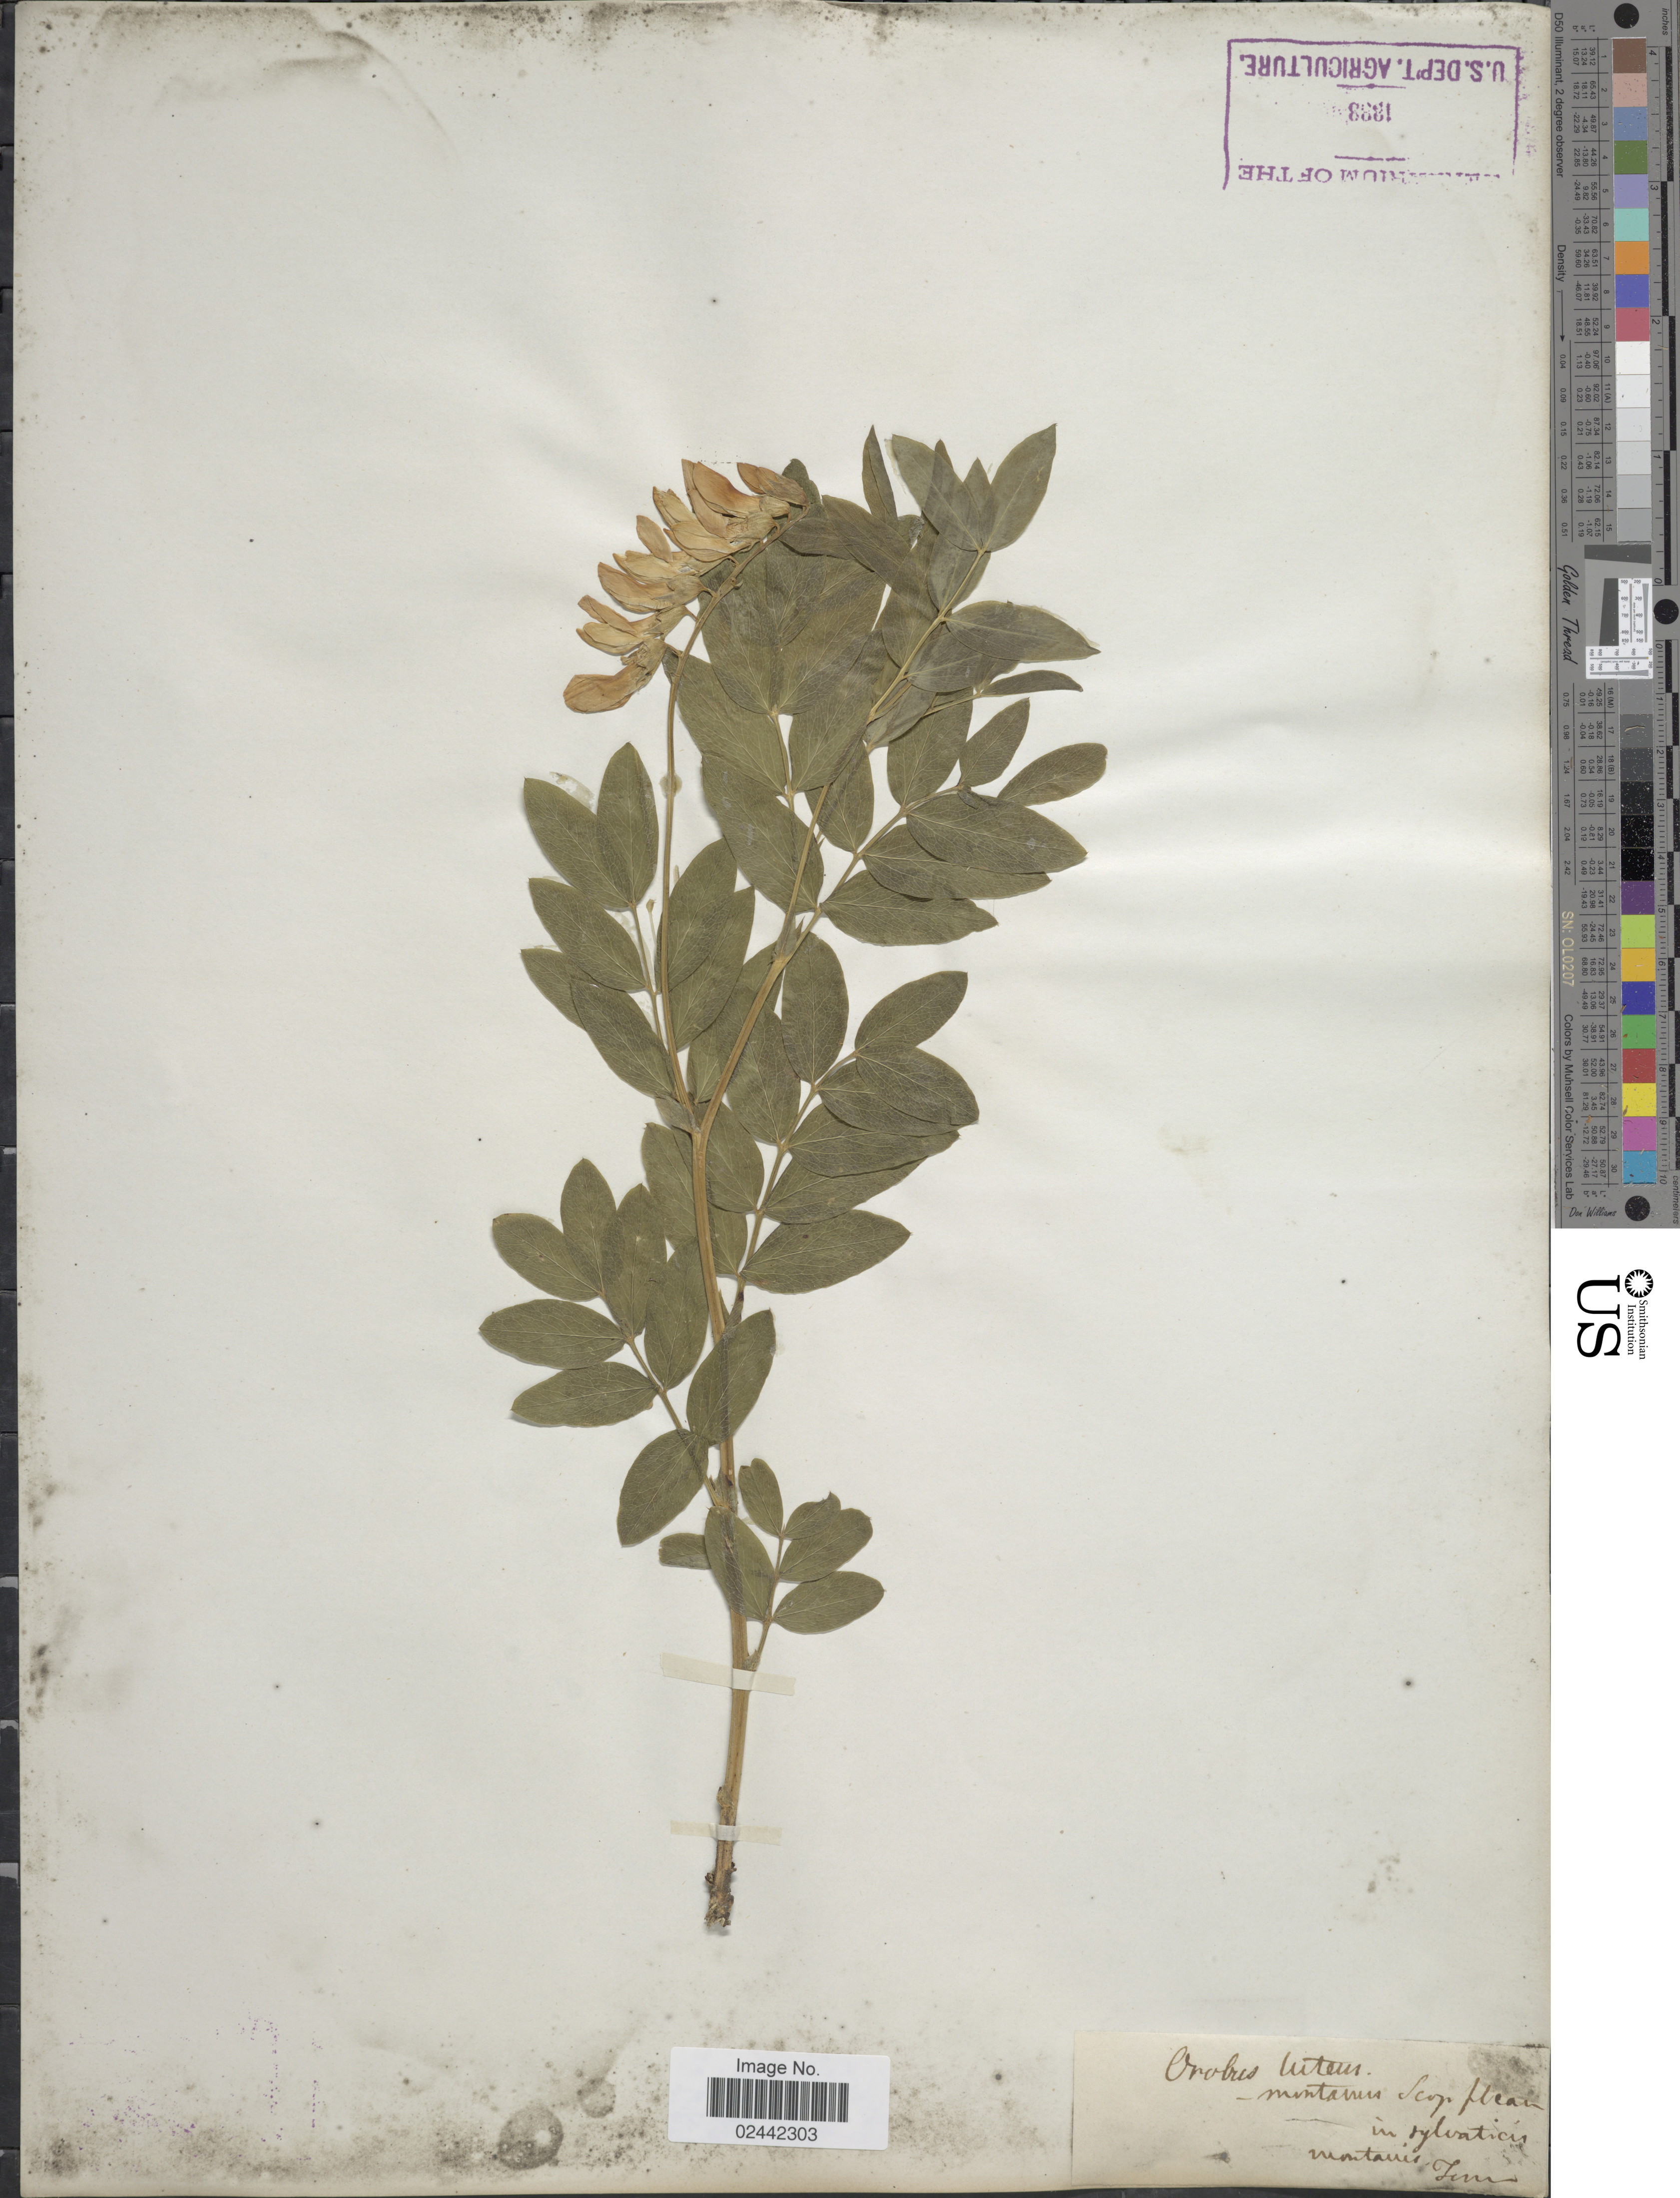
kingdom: Plantae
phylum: Tracheophyta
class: Magnoliopsida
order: Fabales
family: Fabaceae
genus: Lathyrus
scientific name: Lathyrus gmelinii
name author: Fritsch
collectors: Tommasini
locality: In sylvatis, Montanis